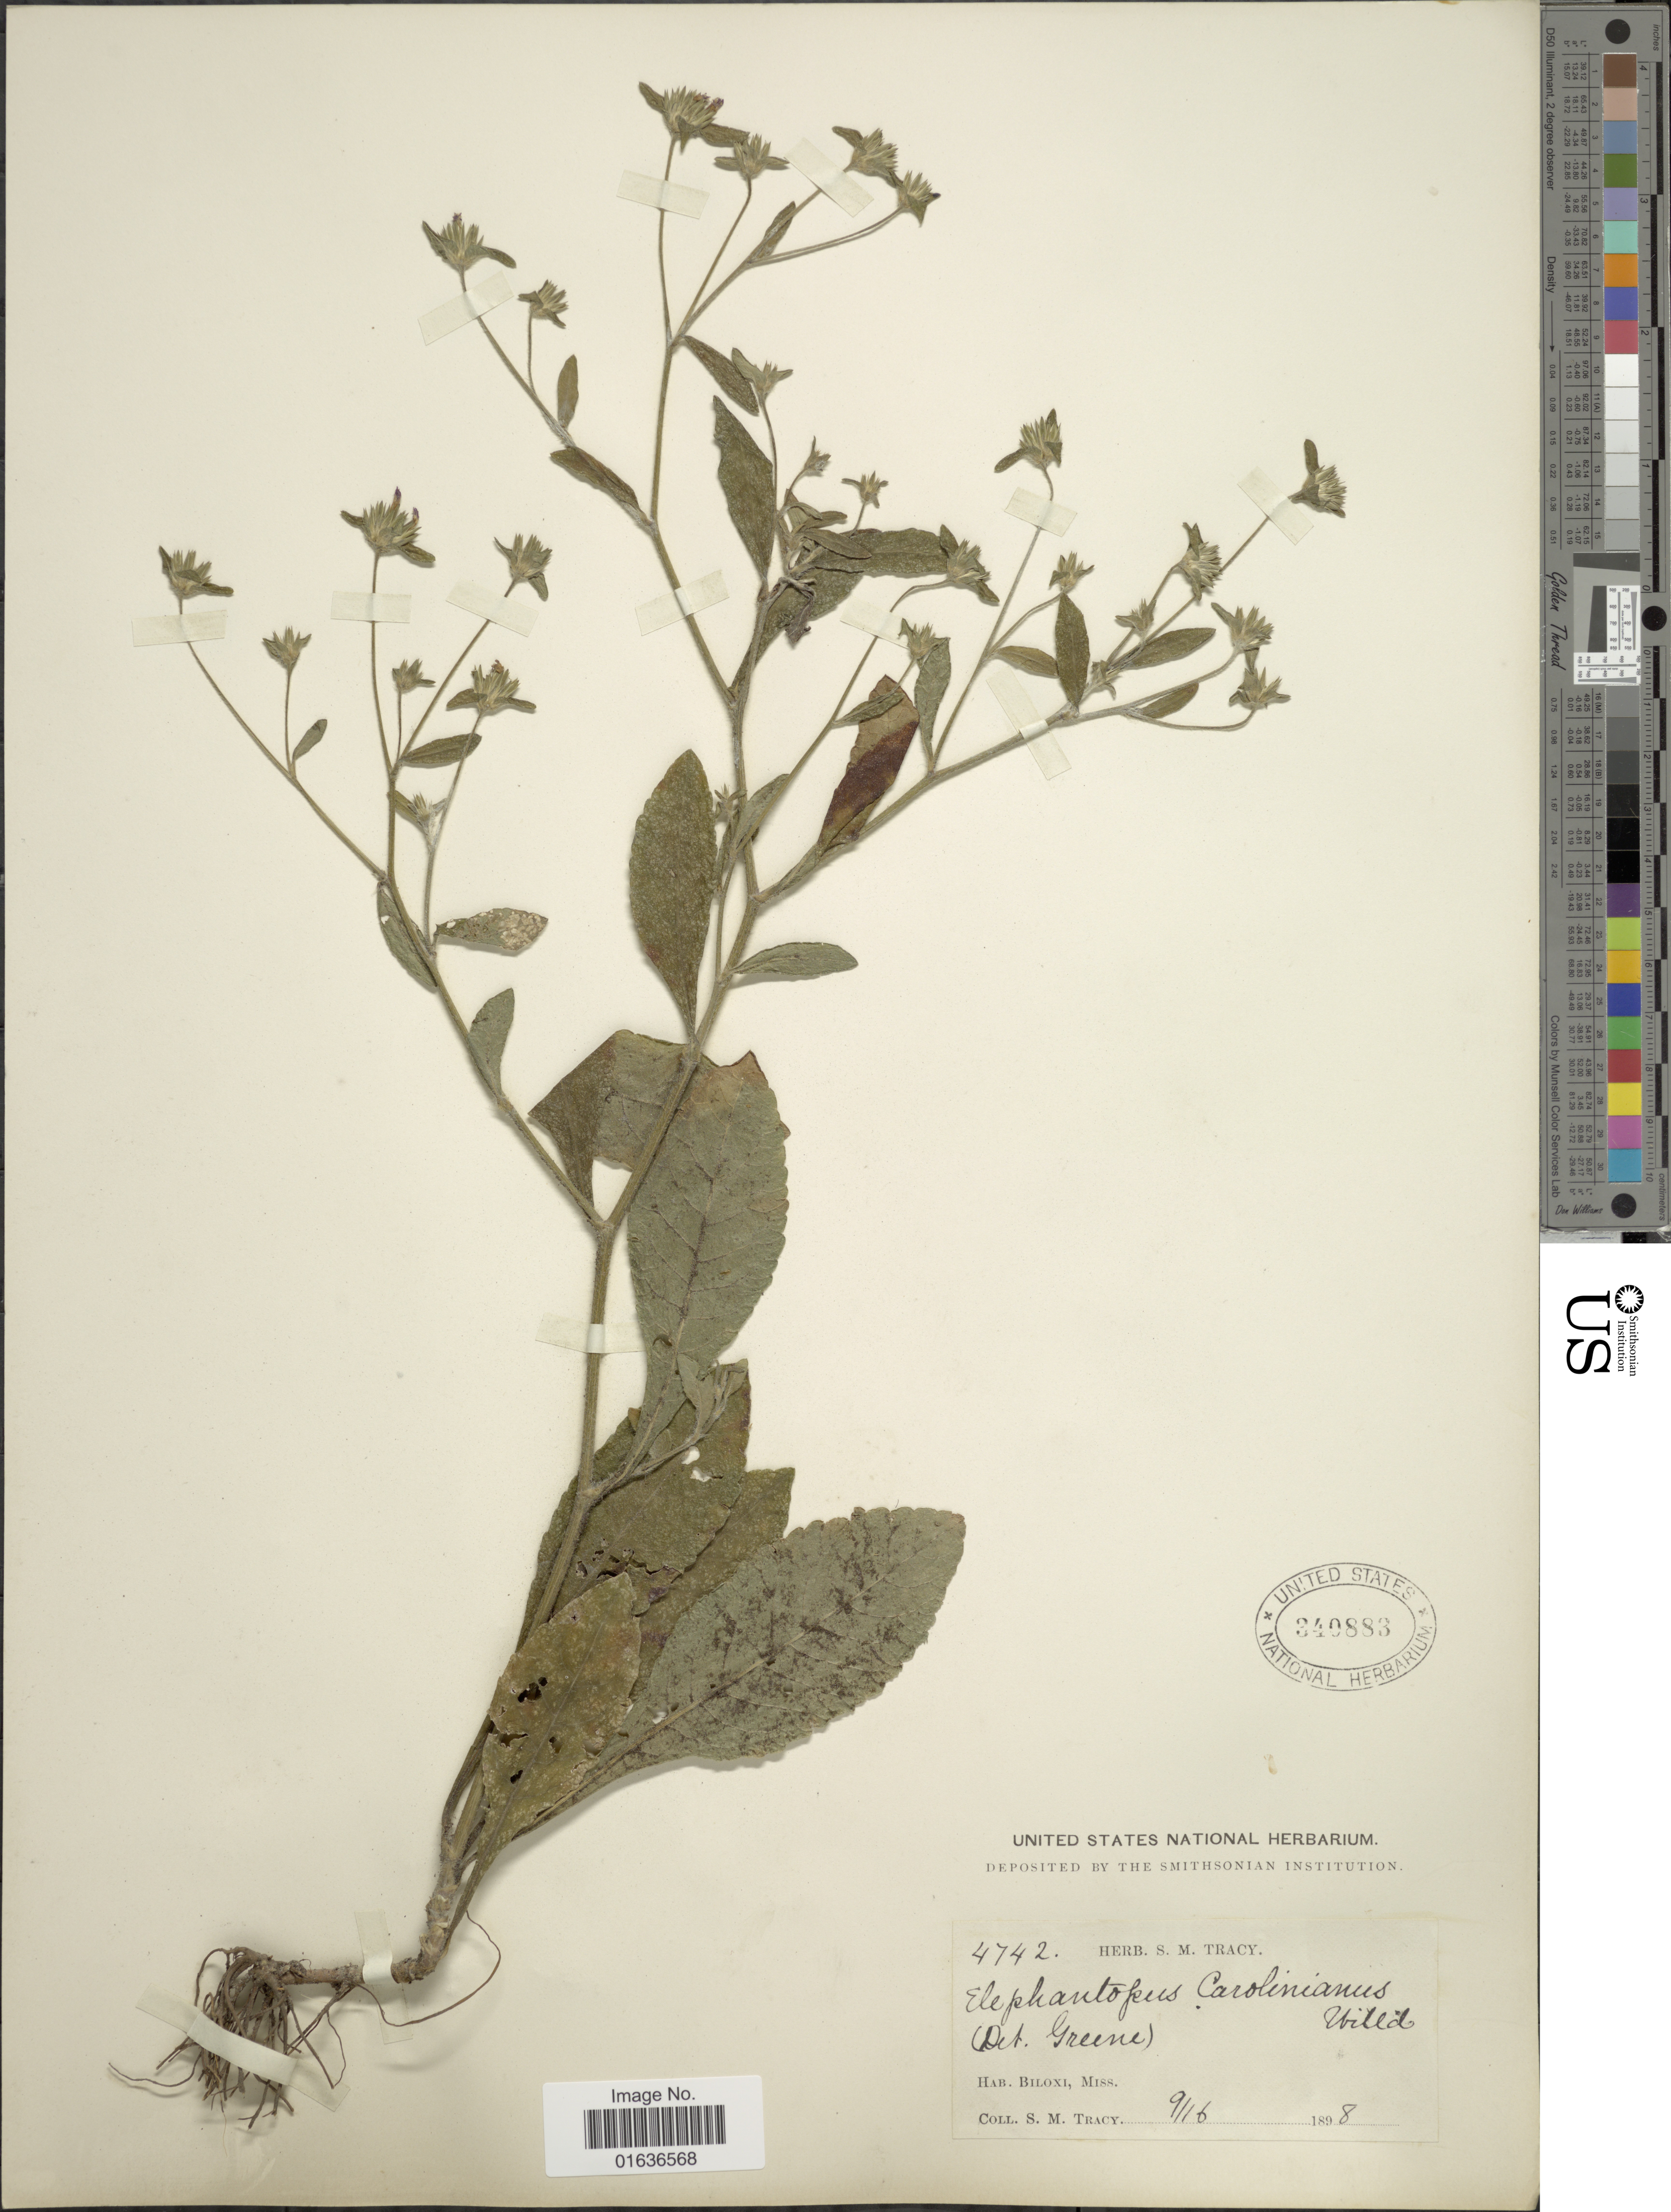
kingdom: Plantae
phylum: Tracheophyta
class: Magnoliopsida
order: Asterales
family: Asteraceae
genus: Elephantopus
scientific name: Elephantopus carolinianus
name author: Raeusch.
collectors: S. M. Tracy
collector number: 4742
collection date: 1898-09-16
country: United States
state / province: Mississippi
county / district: Harrison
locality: Biloxi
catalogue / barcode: US 340883